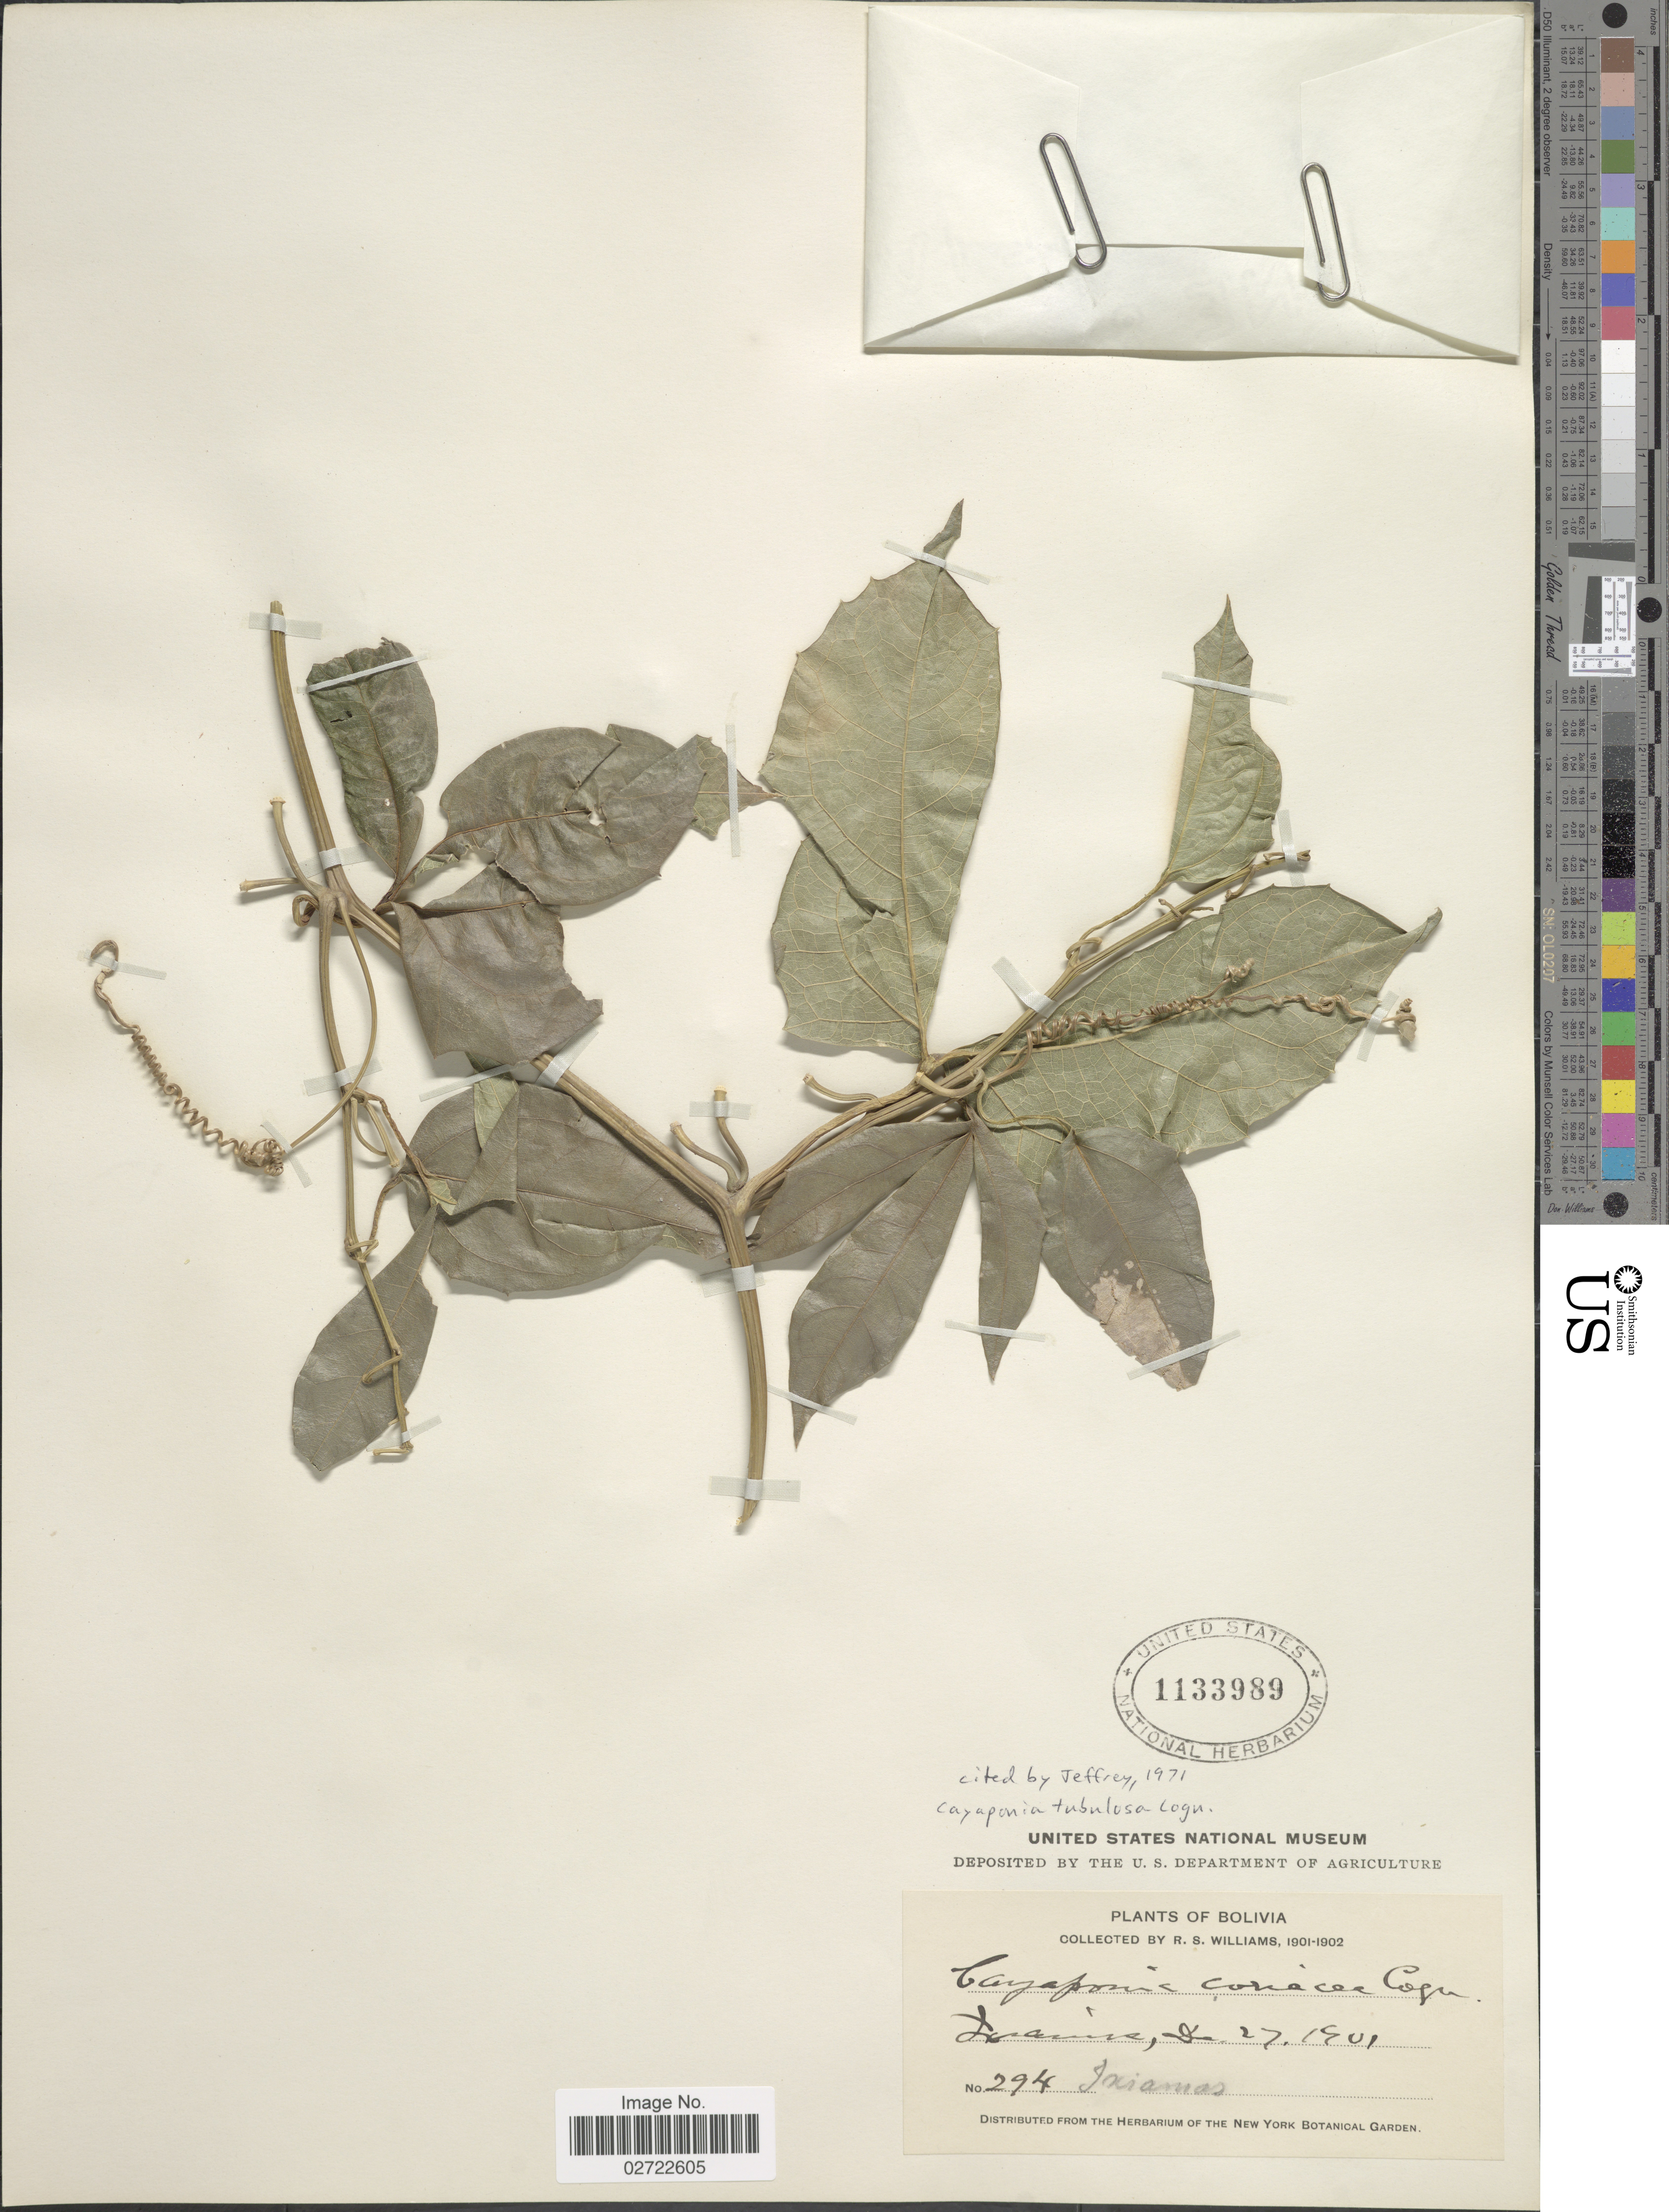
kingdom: Plantae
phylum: Tracheophyta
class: Magnoliopsida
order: Cucurbitales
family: Cucurbitaceae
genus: Cayaponia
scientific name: Cayaponia tubulosa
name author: Cogn.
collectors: R. S. Williams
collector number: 294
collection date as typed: Dec. 27, 1901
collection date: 1901-12-27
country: Bolivia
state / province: La Paz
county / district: Iturralde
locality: Ixiamas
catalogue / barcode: US 1133989